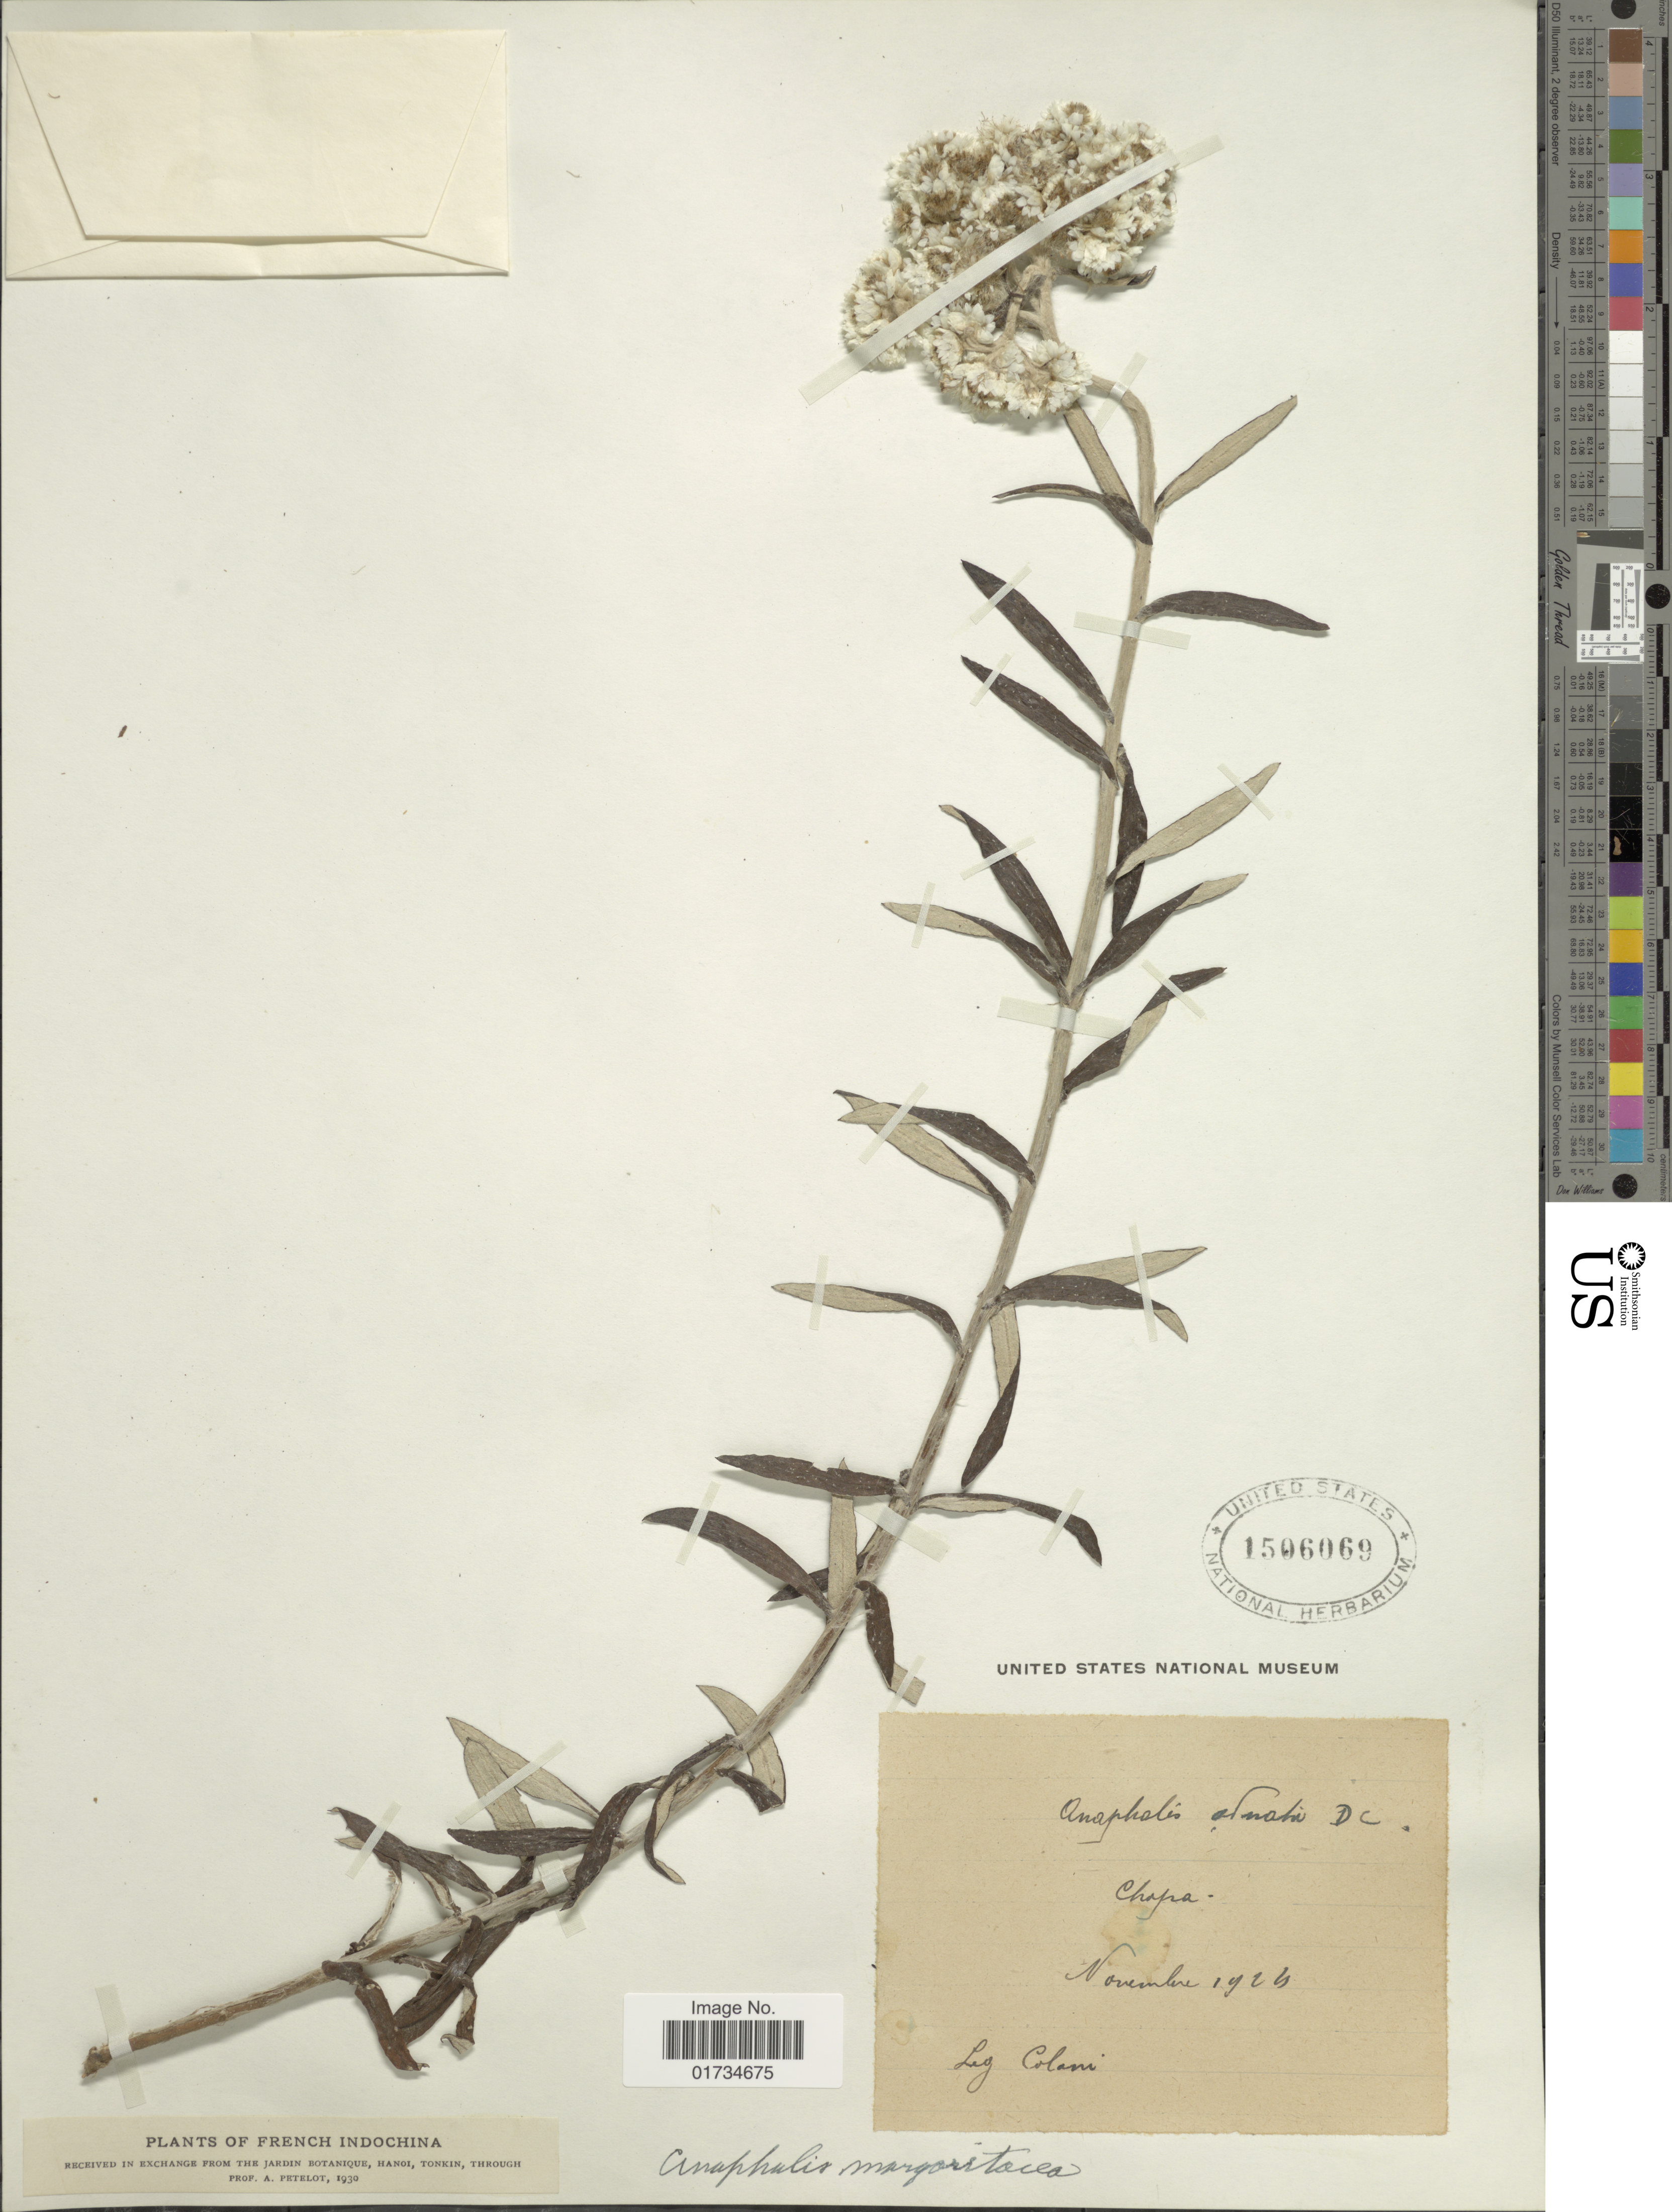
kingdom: Plantae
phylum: Tracheophyta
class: Magnoliopsida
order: Asterales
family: Asteraceae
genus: Anaphalis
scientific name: Anaphalis margaritacea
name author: (L.) Benth. & Hook. f.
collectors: Colani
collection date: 1924-11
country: Vietnam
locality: Chafra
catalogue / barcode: US 1506069